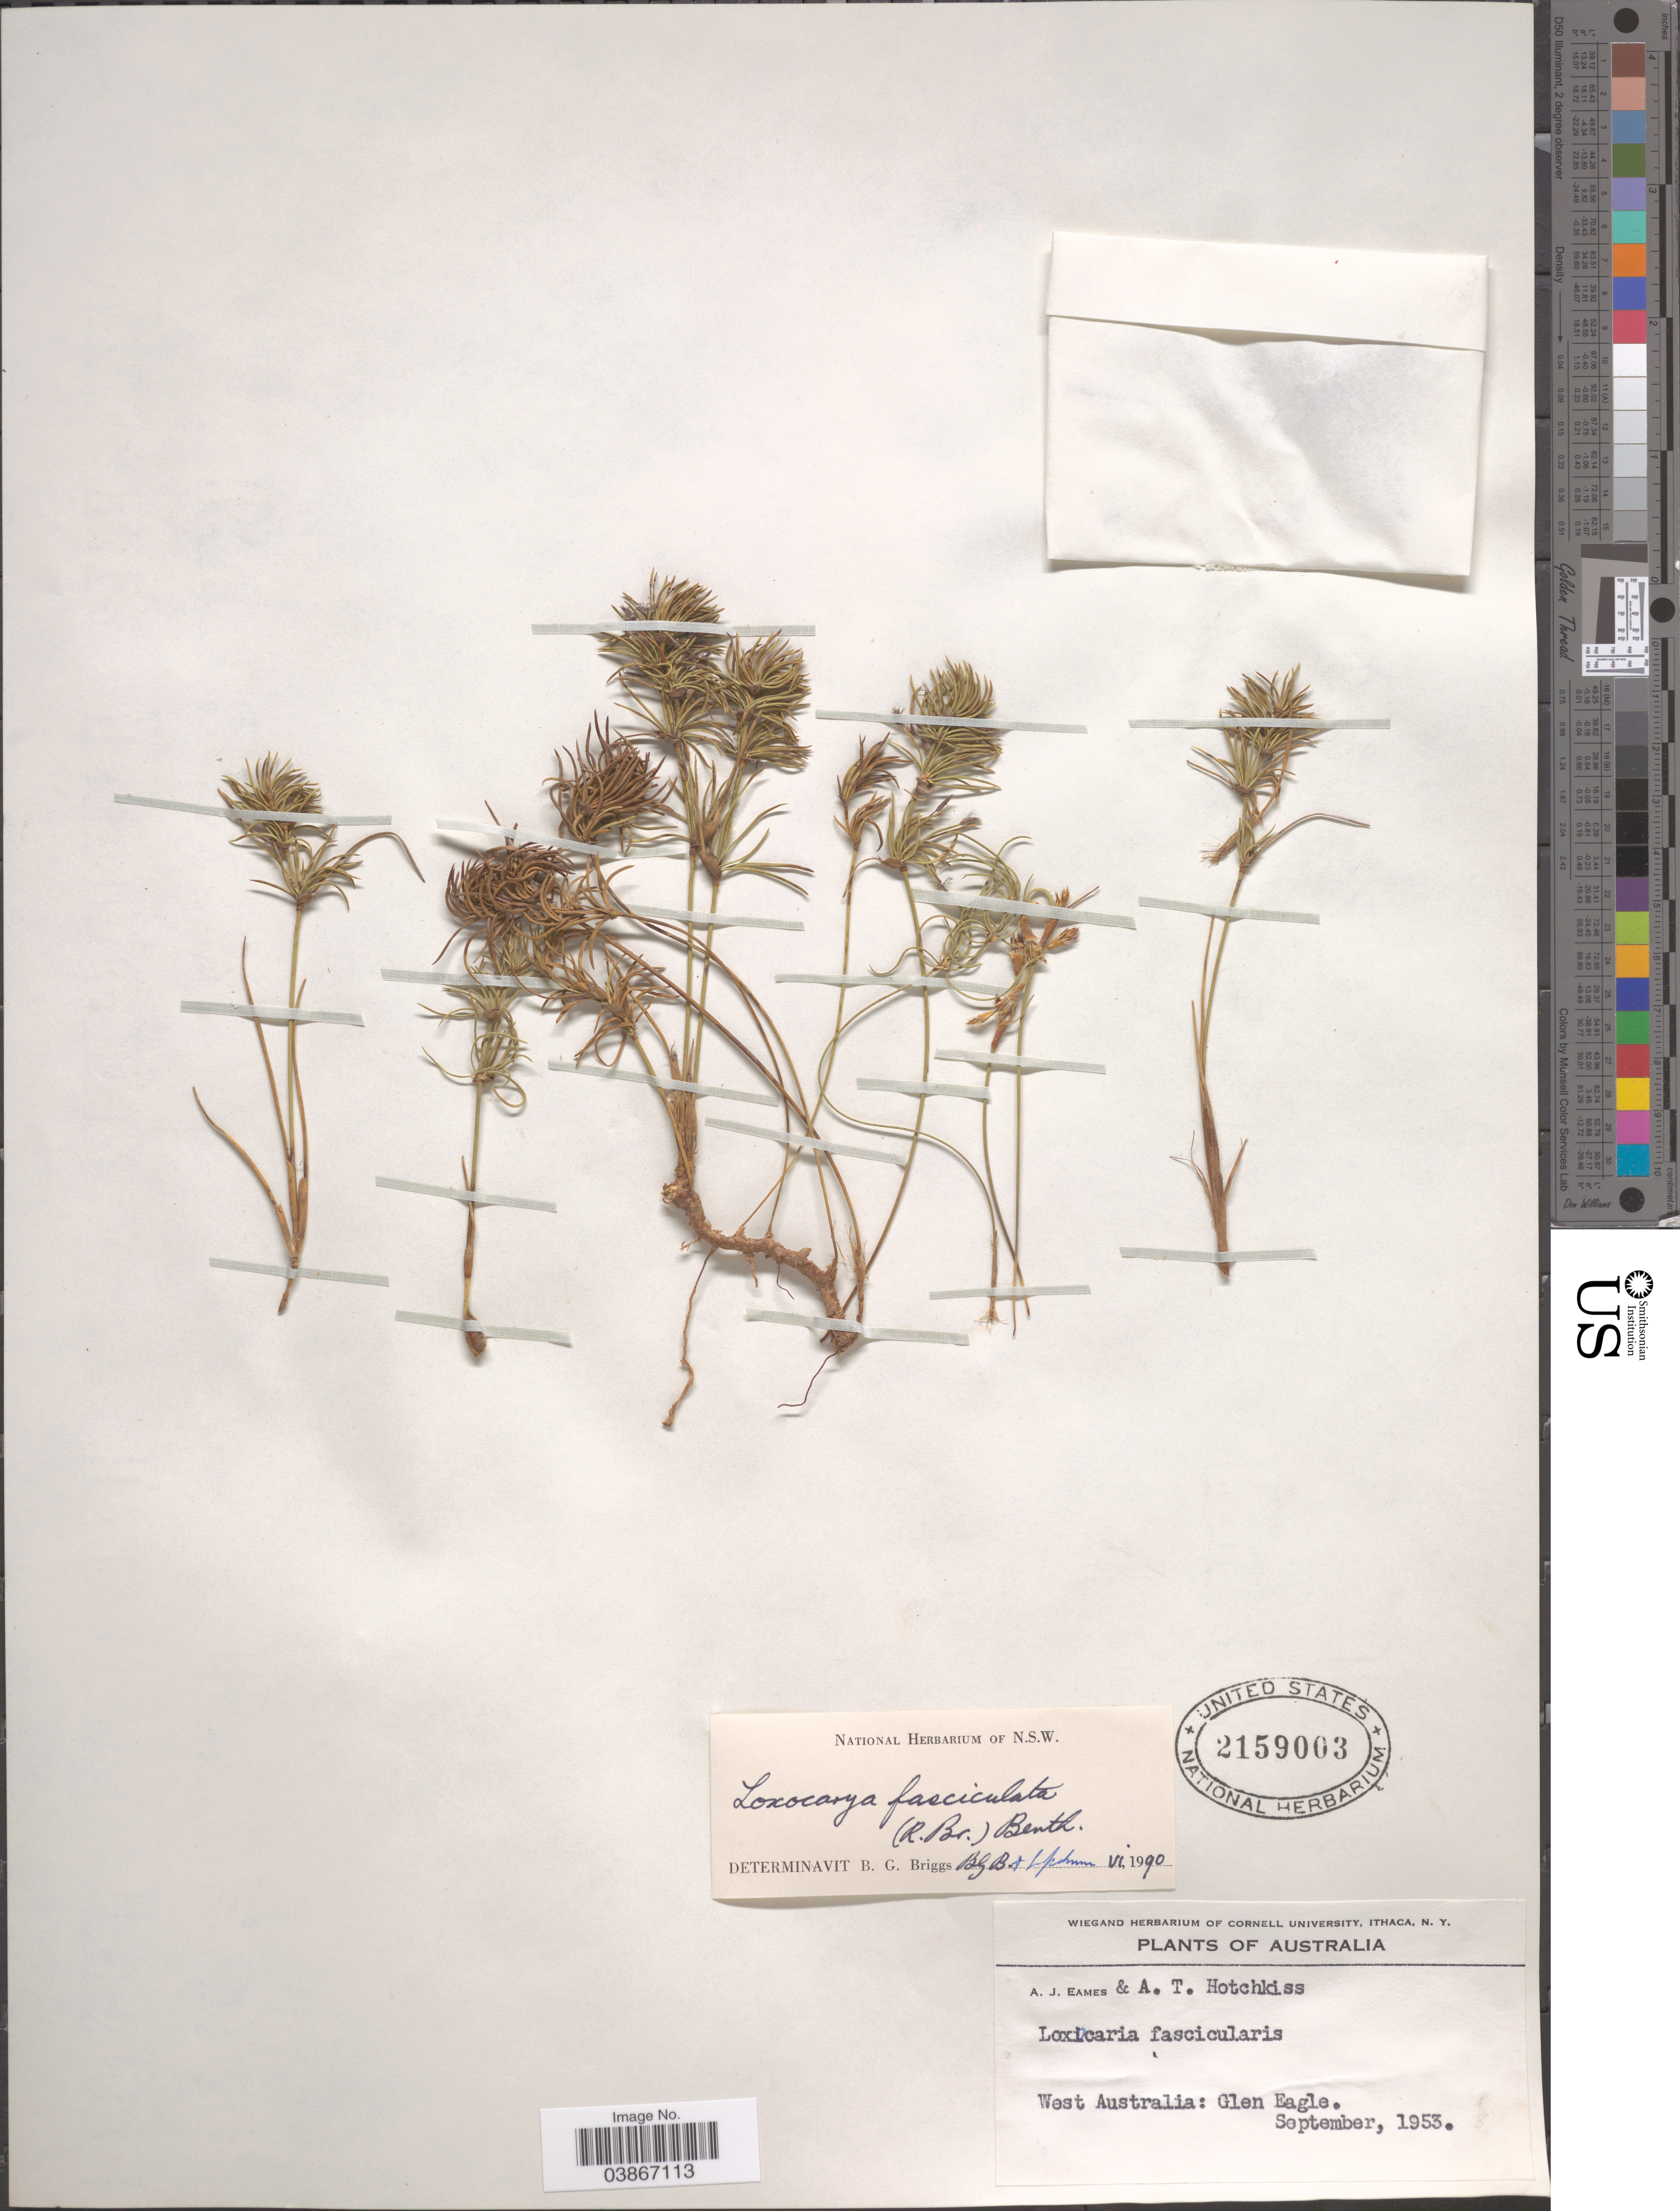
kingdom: Plantae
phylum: Tracheophyta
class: Liliopsida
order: Poales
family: Restionaceae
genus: Desmocladus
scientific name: Desmocladus fasciculatus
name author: (R. Br.) B.G. Briggs & L.A.S. Johnson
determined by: Strong, Mark T., (BOT), Smithsonian Institution - National Museum of Natural History (UNITED STATES)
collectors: A. J. Eames & A. Hotchkiss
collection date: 1953-09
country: Australia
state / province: Western Australia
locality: West Australia: Glen Eagle.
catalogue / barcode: US 2159003